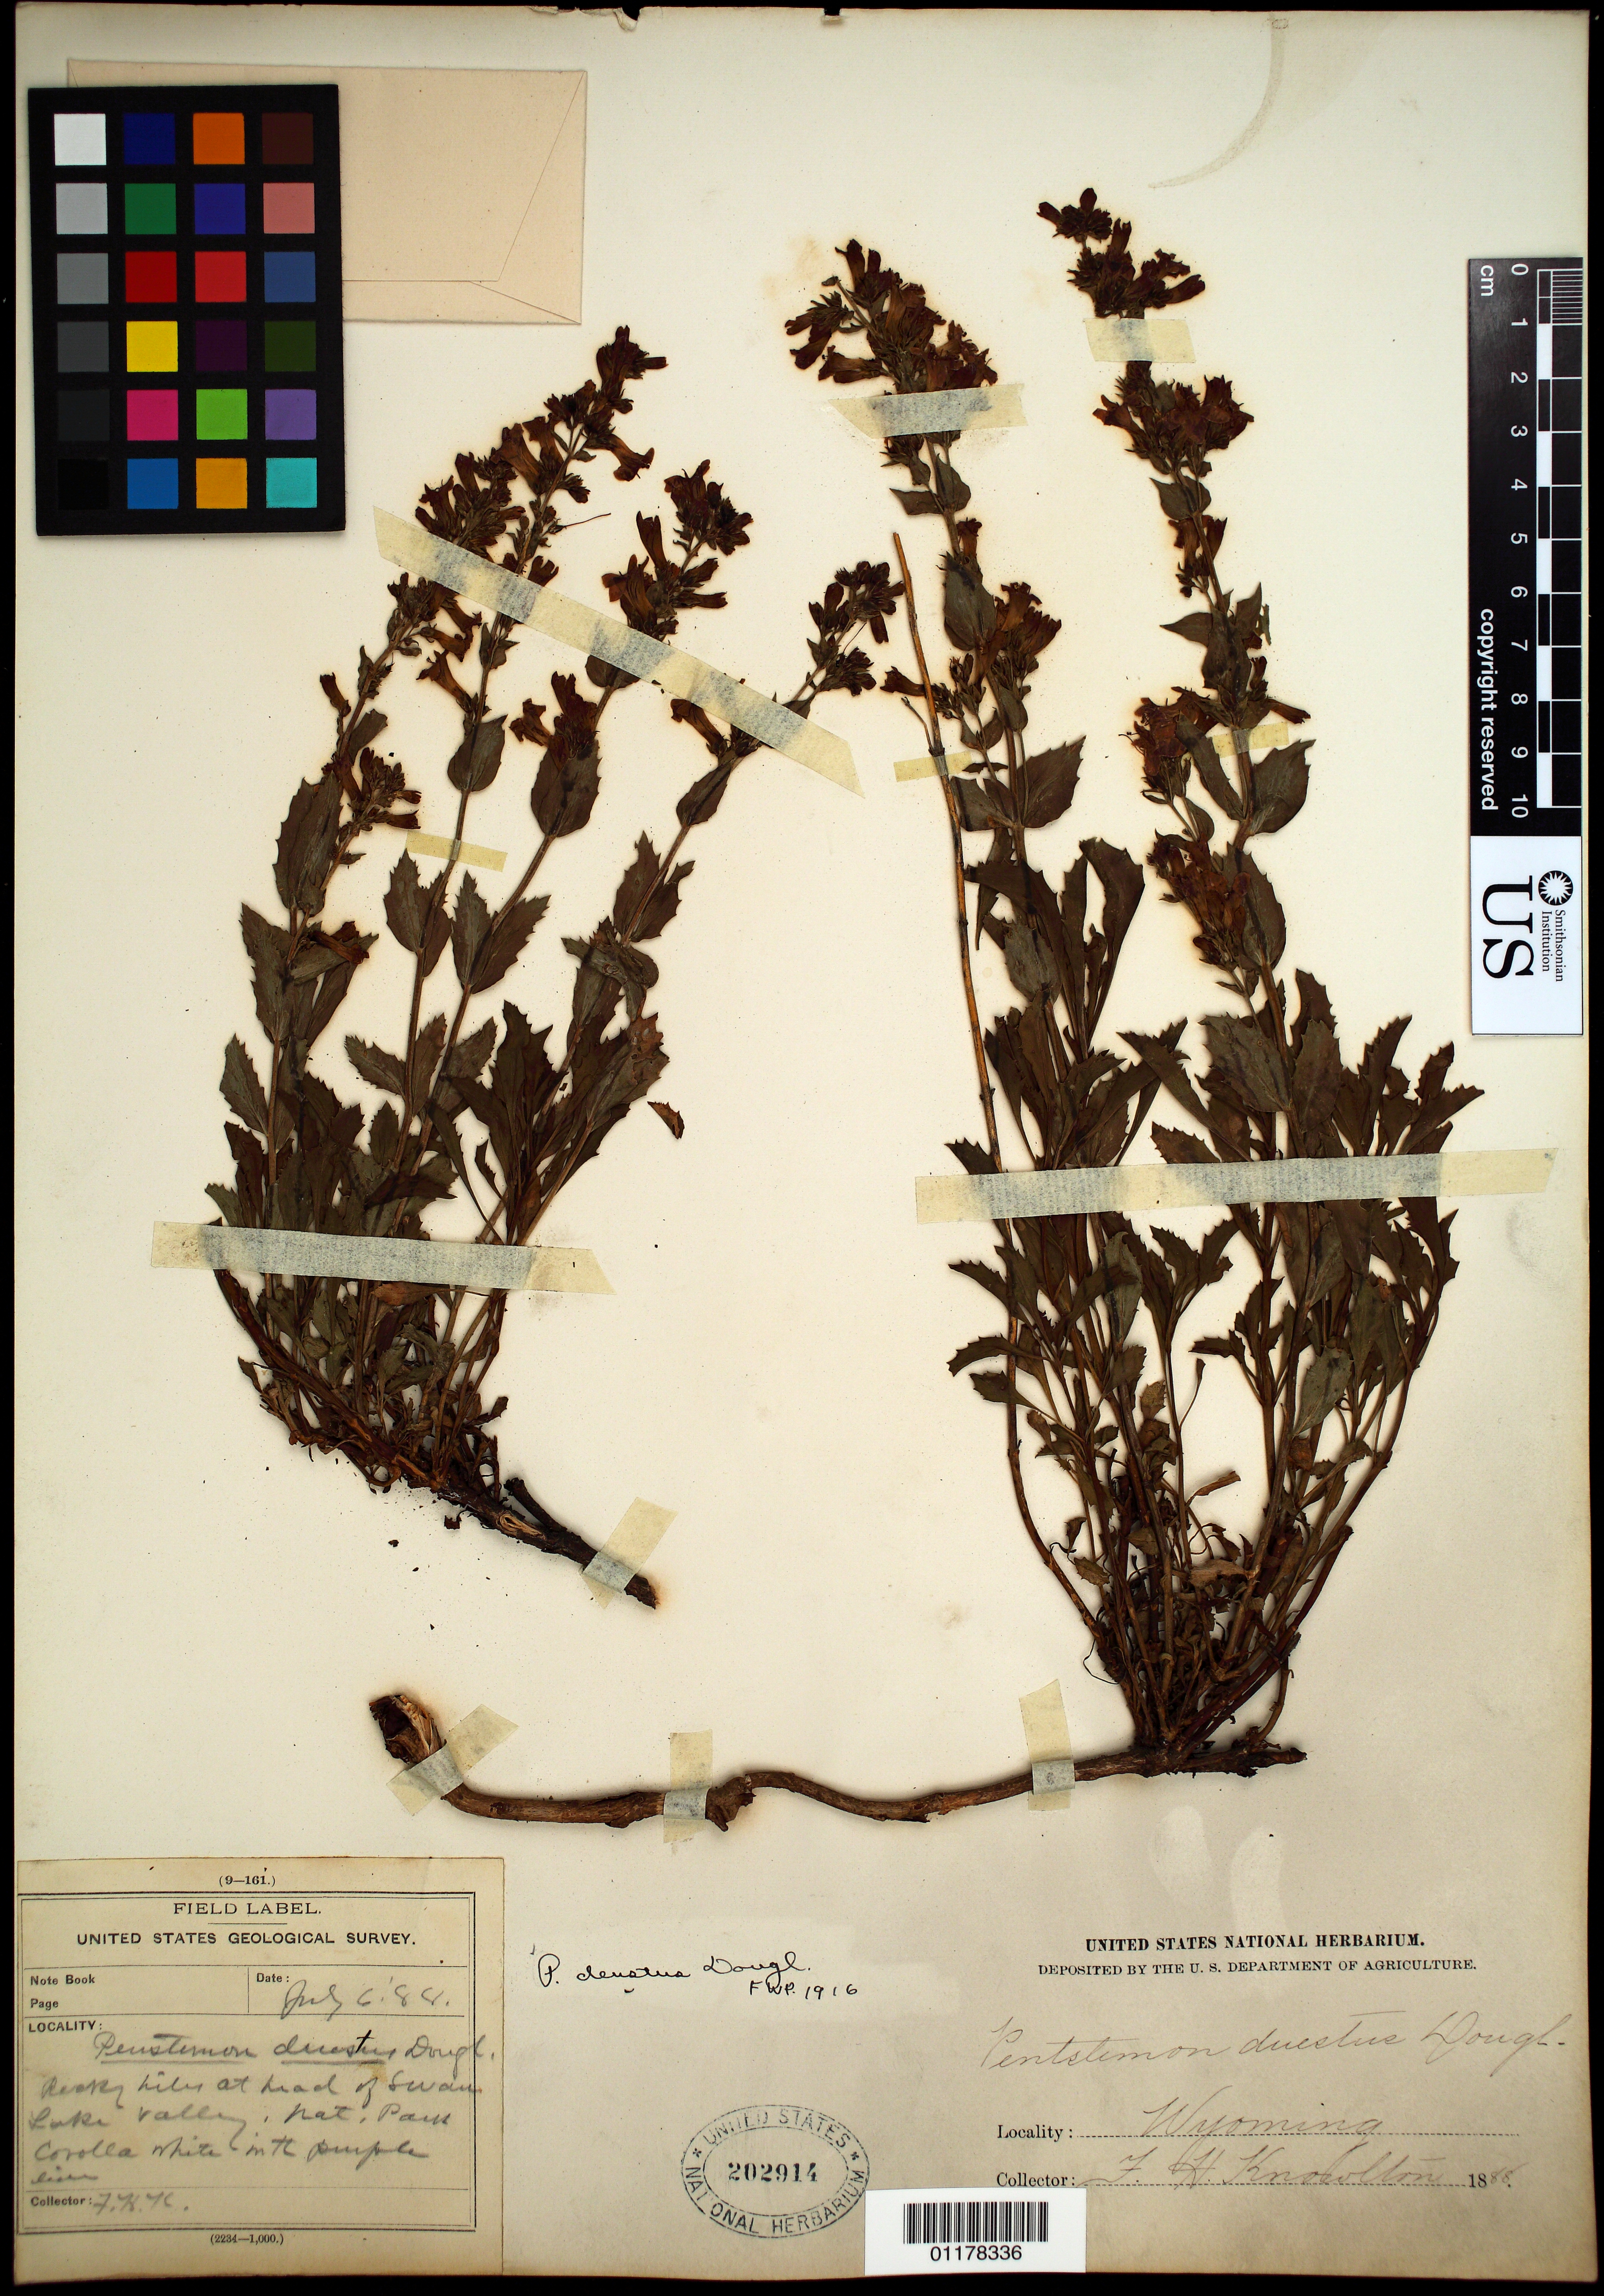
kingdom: Plantae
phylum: Tracheophyta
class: Magnoliopsida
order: Lamiales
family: Plantaginaceae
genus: Penstemon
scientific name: Penstemon deustus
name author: Douglas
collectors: L. F. Ward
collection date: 1888-07-06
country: United States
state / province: Wyoming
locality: Rocky hills at head of Swan Lake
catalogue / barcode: US 202914